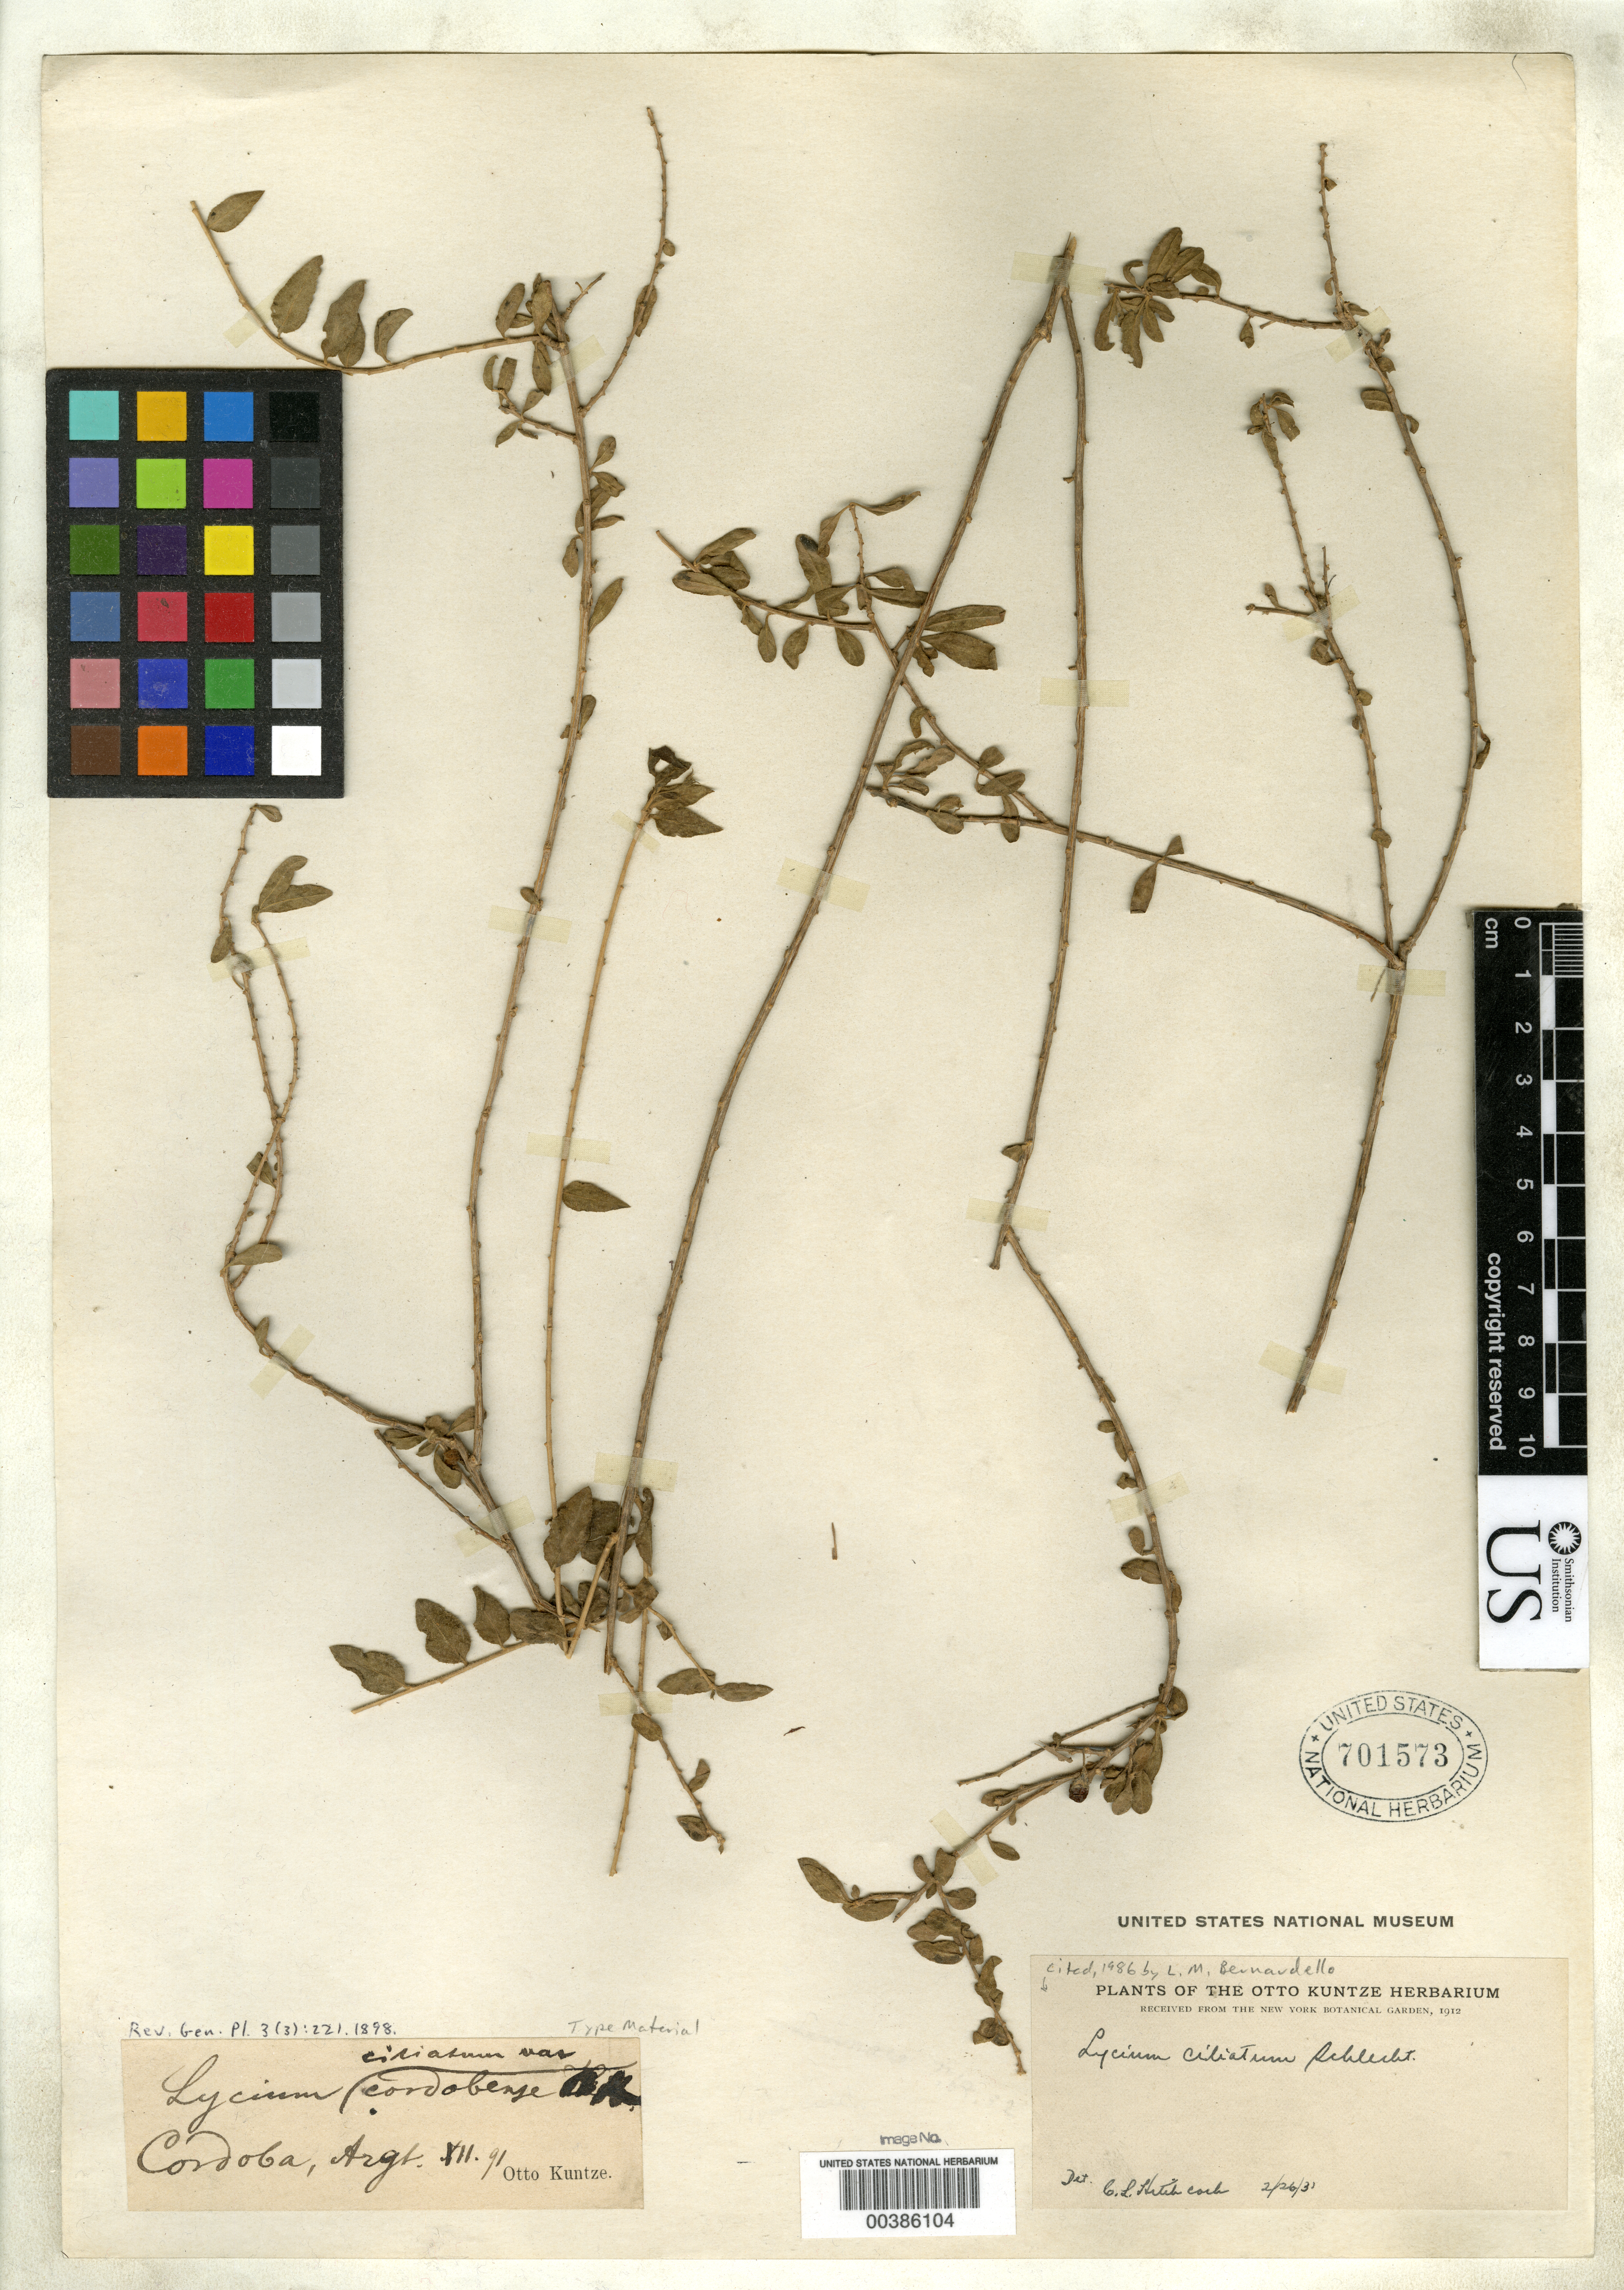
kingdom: Plantae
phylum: Tracheophyta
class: Magnoliopsida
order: Solanales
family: Solanaceae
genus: Lycium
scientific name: Lycium ciliatum var. cordobense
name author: Kuntze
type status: Type Material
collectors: C.E.O. Kuntze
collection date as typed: Dec 1891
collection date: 1891-12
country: Argentina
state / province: Córdoba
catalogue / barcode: US 701573